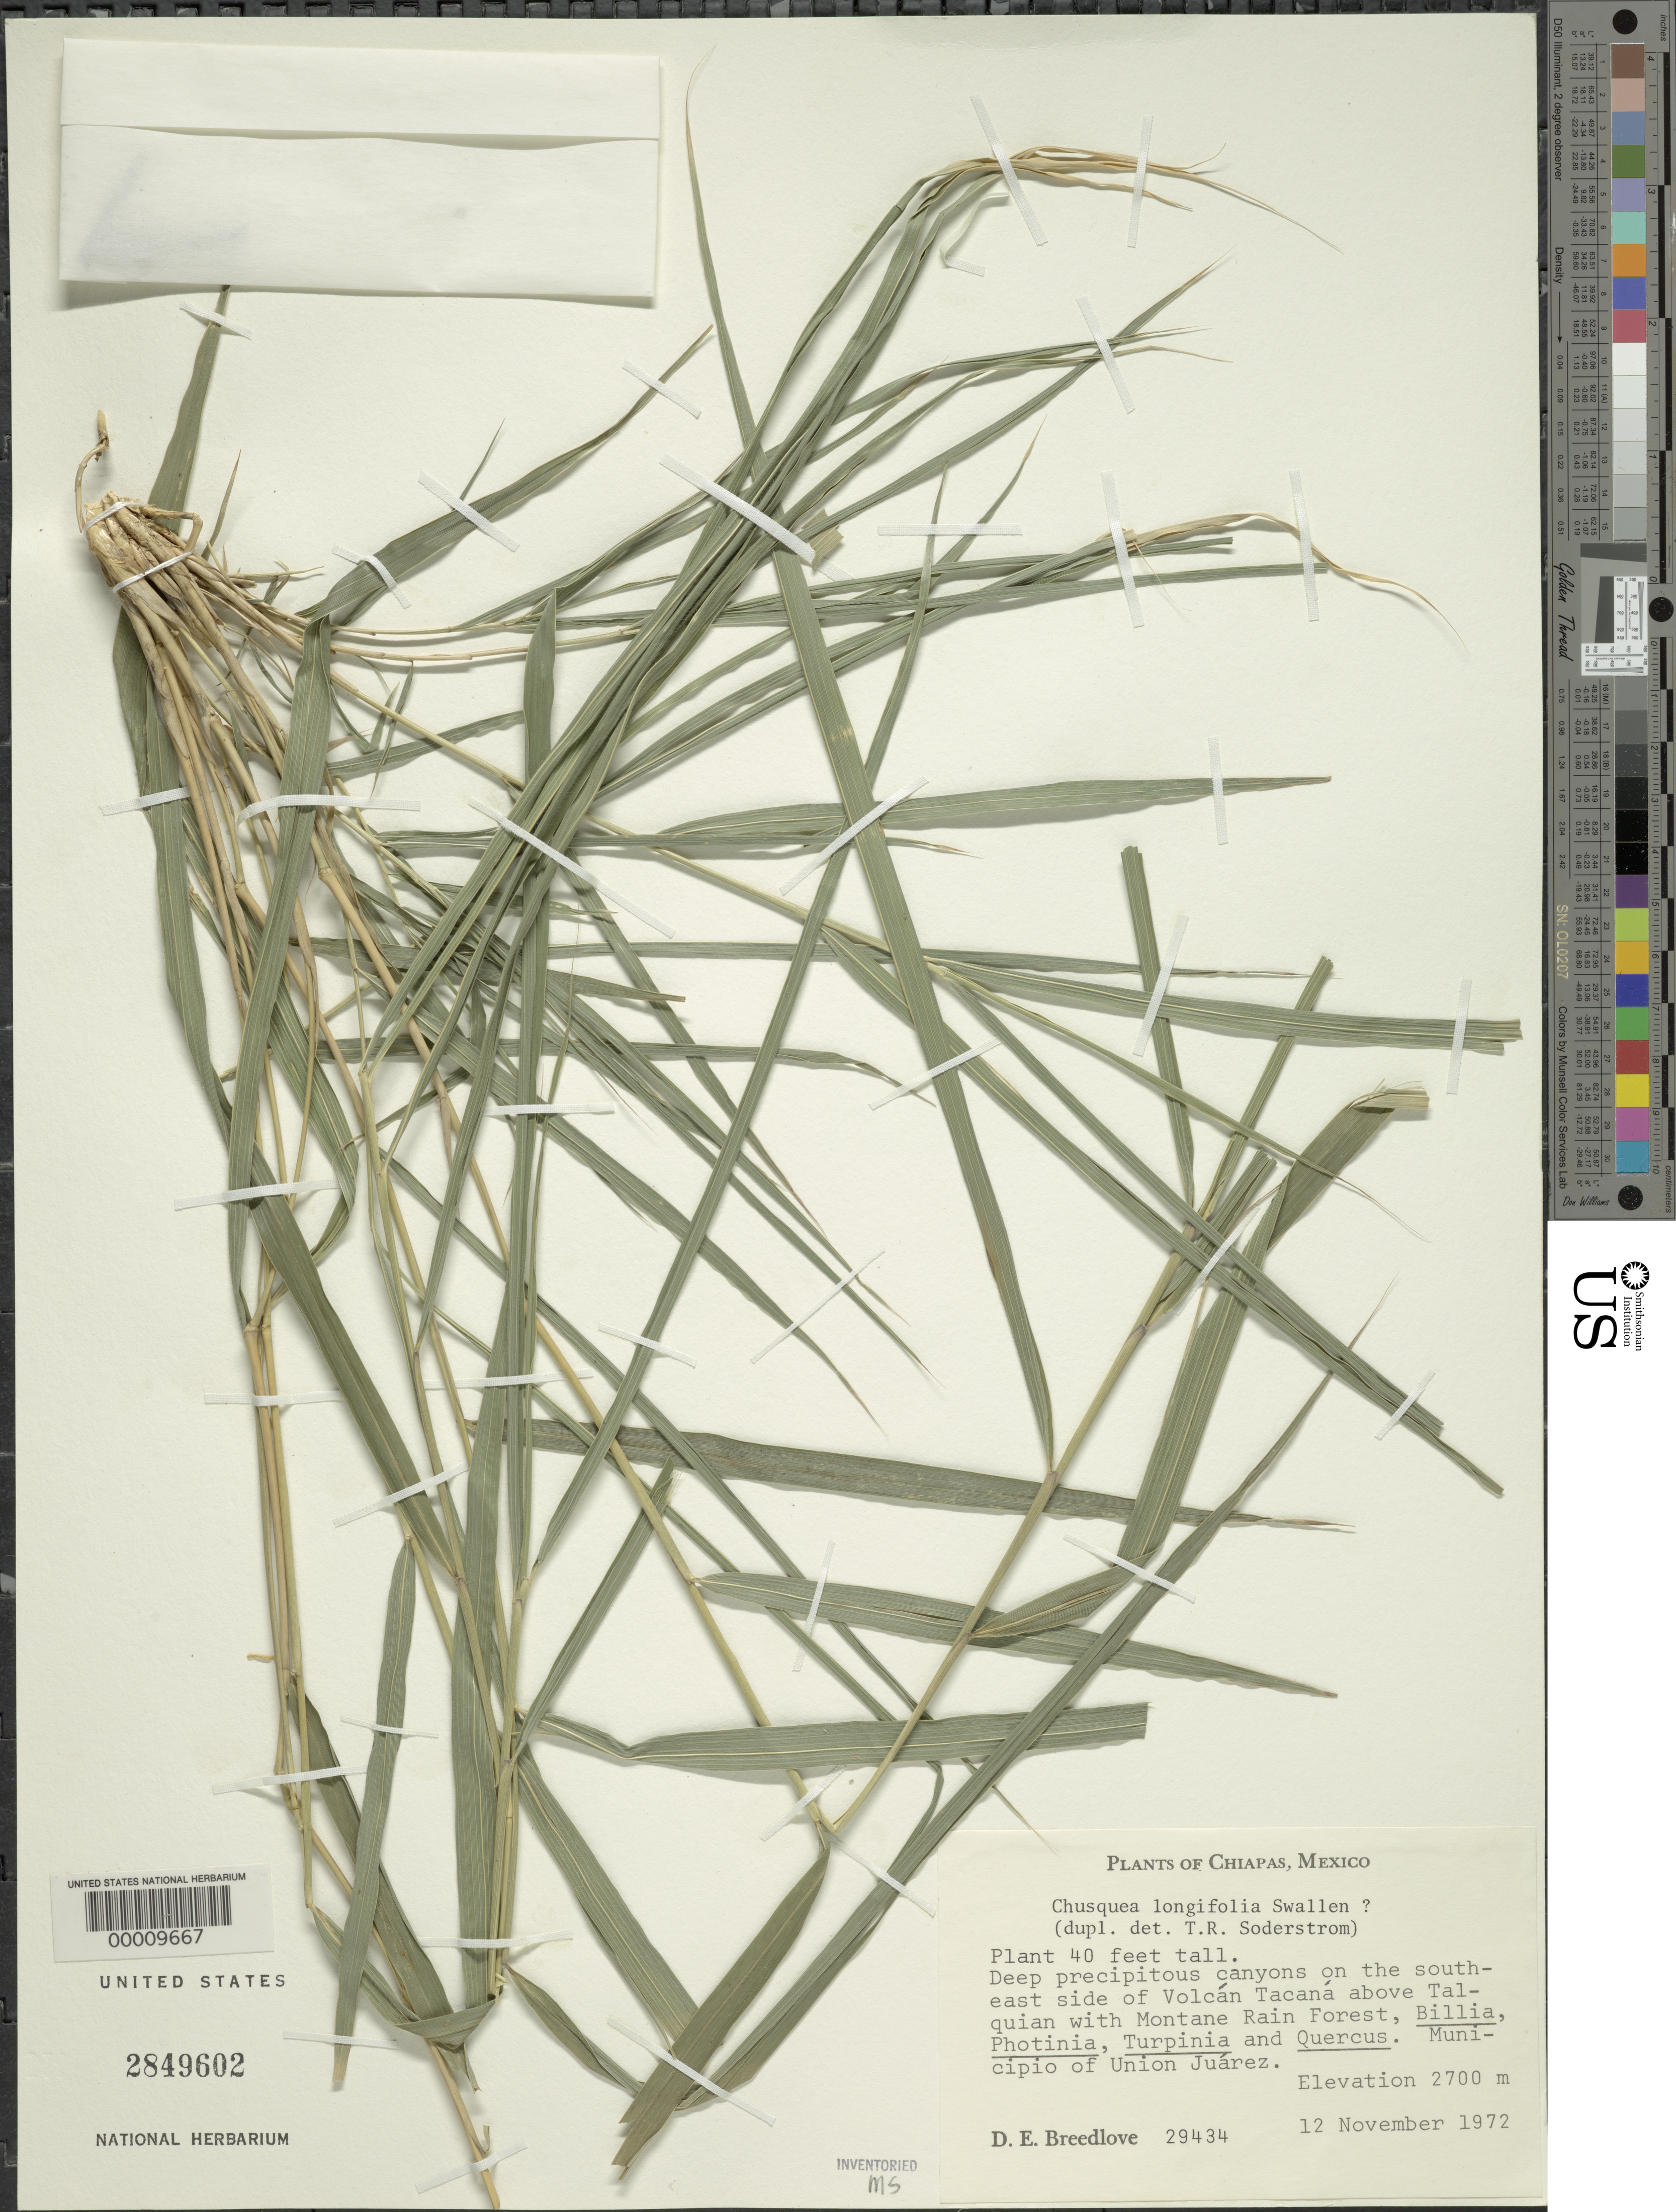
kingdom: Plantae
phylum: Tracheophyta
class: Liliopsida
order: Poales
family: Poaceae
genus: Chusquea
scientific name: Chusquea longifolia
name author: Swallen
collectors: D. E. Breedlove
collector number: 29434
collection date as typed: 12 Nov 1972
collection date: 1972-11-12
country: Mexico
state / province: Chiapas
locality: Volcan Tacana, Talquian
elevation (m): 2700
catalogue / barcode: US 2849602